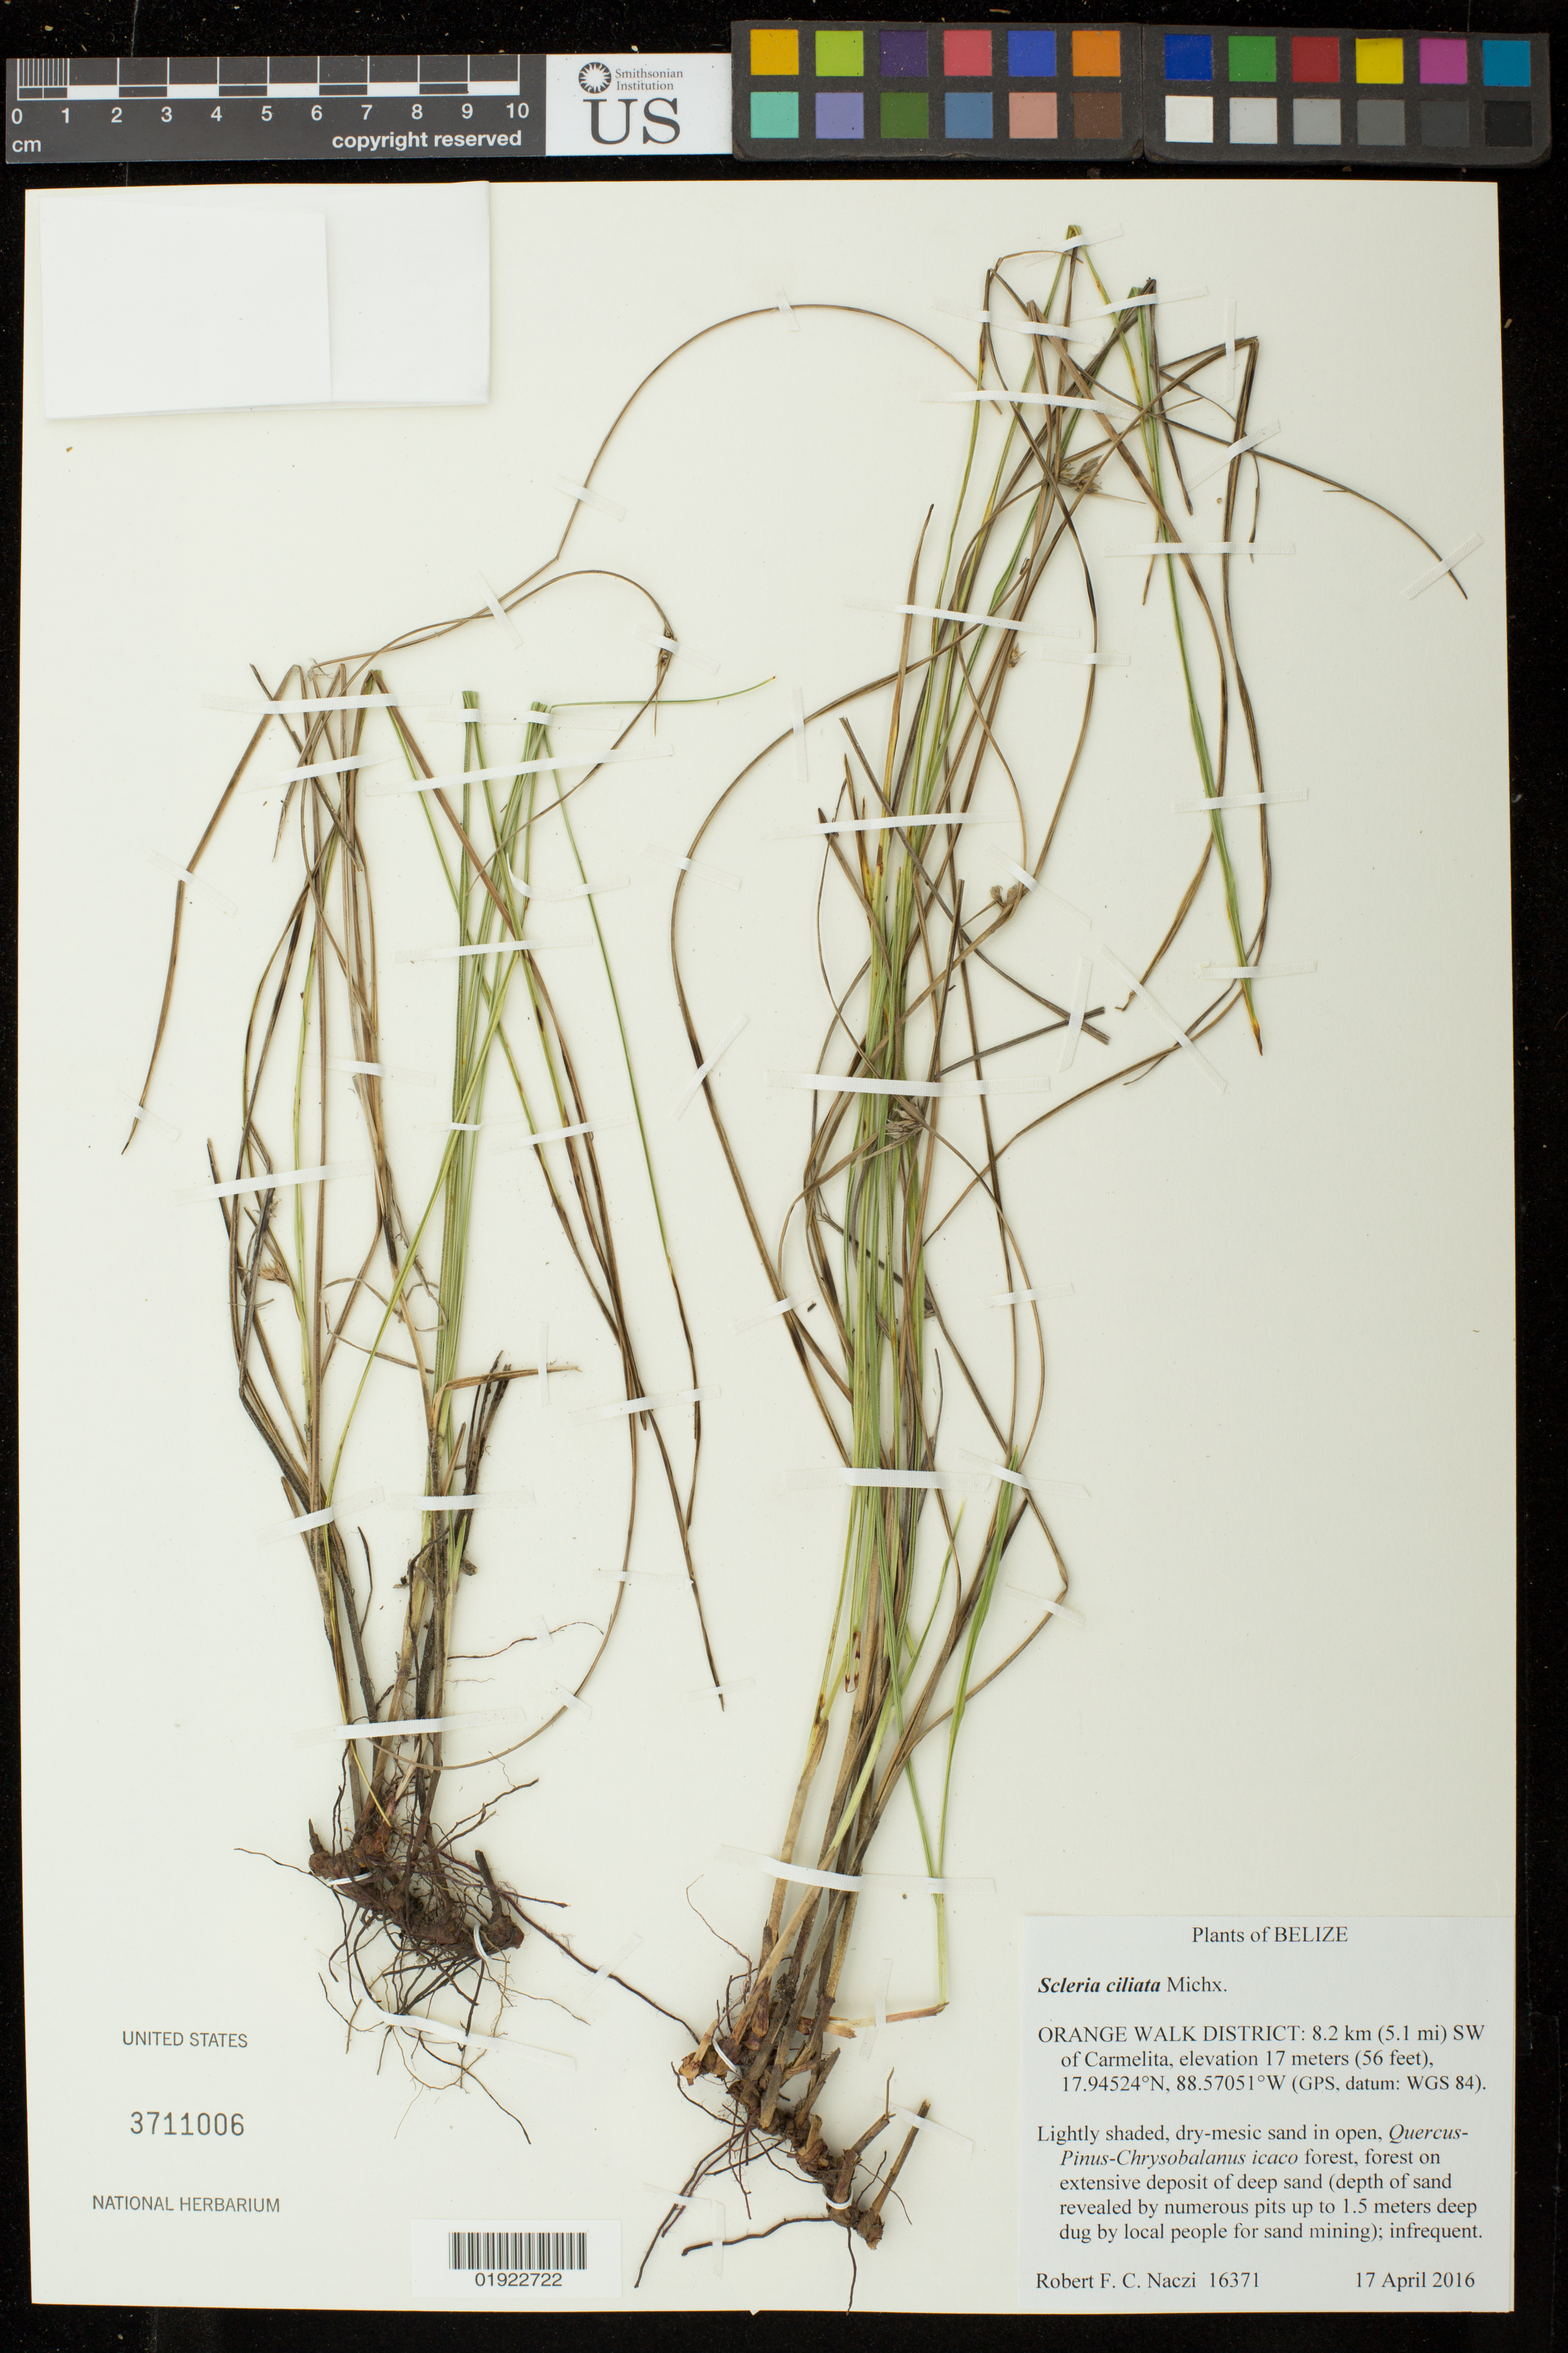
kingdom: Plantae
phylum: Tracheophyta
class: Liliopsida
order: Poales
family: Cyperaceae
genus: Scleria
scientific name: Scleria ciliata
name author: Michx.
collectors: R. F. C. Naczi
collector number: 16371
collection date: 2016-04-17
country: Belize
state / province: Orange Walk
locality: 8.2 km (5.1 mi) SW of Carmelita.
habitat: Lightly shaded, dry-mesic sand in open, Quercus-Pinus-Chrysobalanus icaco forest, forest on extensive deposit of deep sand (depth of sand revealed by numerous pits up to 1.5 meters deep dug by local people for sand mining); infrequent.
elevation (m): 17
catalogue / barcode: US 3711006